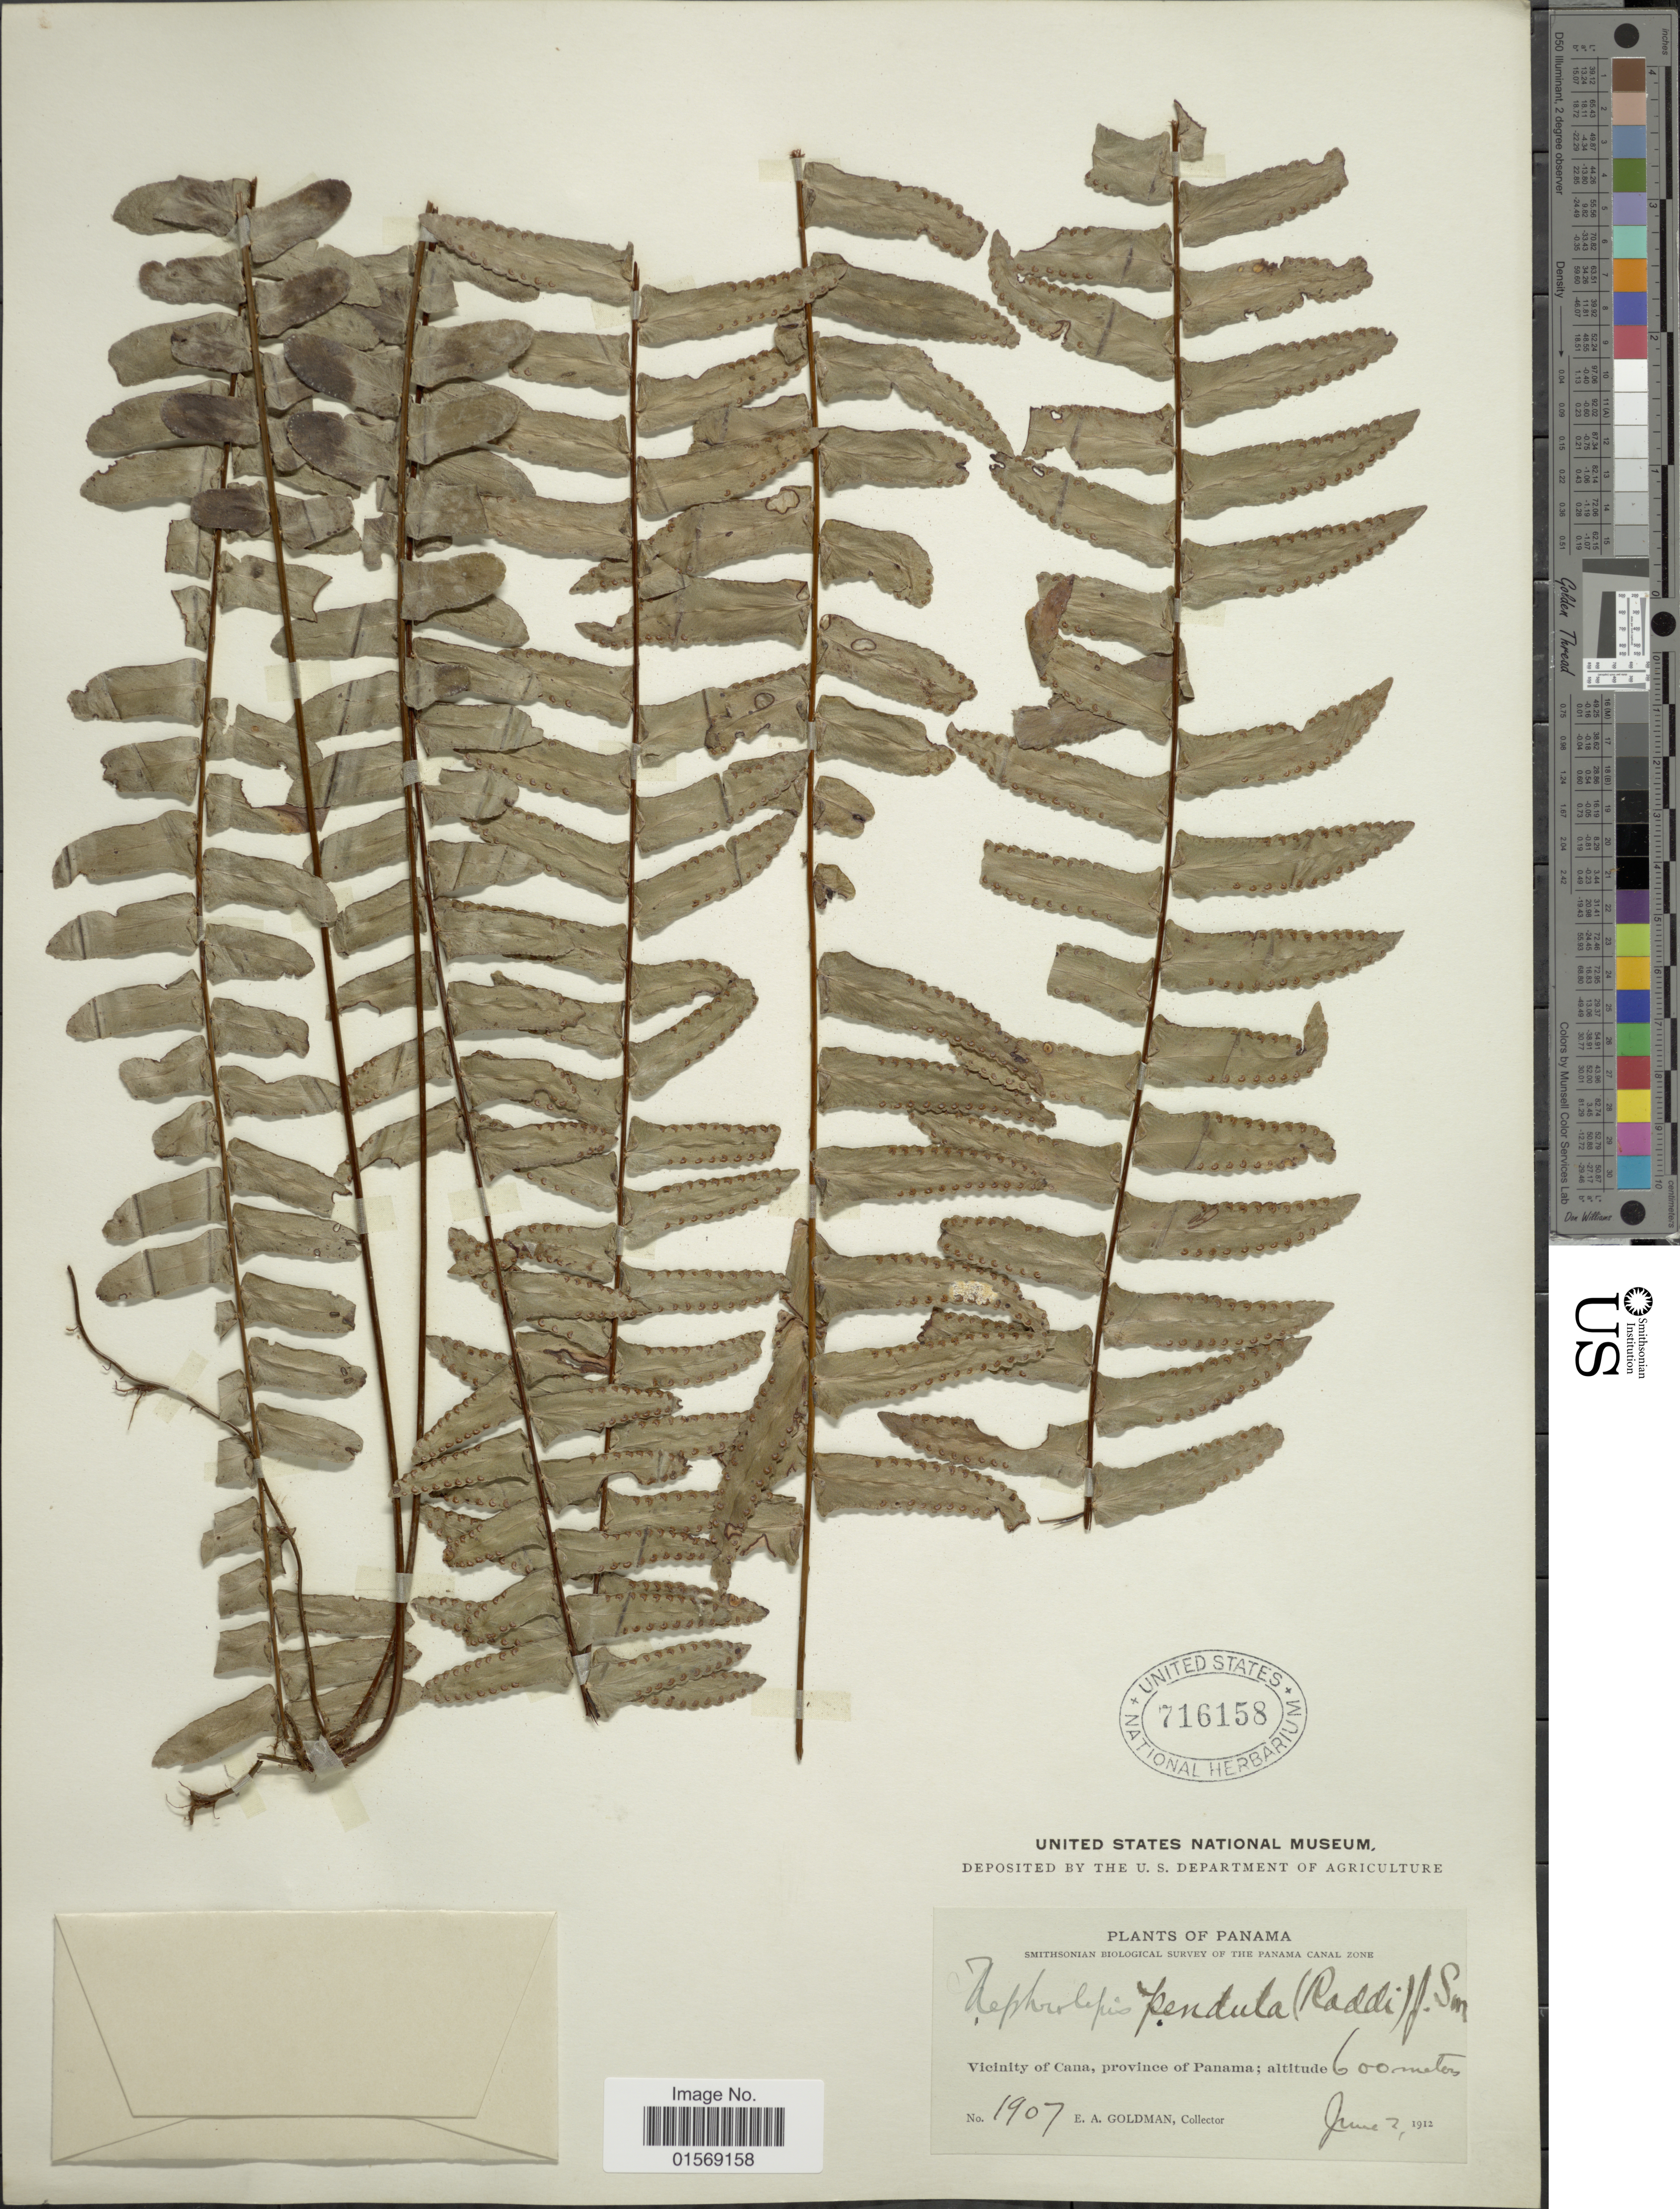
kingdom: Plantae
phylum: Tracheophyta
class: Polypodiopsida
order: Polypodiales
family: Nephrolepidaceae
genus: Nephrolepis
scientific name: Nephrolepis pendula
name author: (Raddi) J. Sm.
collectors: E. A. Goldman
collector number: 1907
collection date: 1912-06-02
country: Panama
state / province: Panamá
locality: Panama, Vicinity of Cana, province of Panama.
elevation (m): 600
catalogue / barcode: US 716158